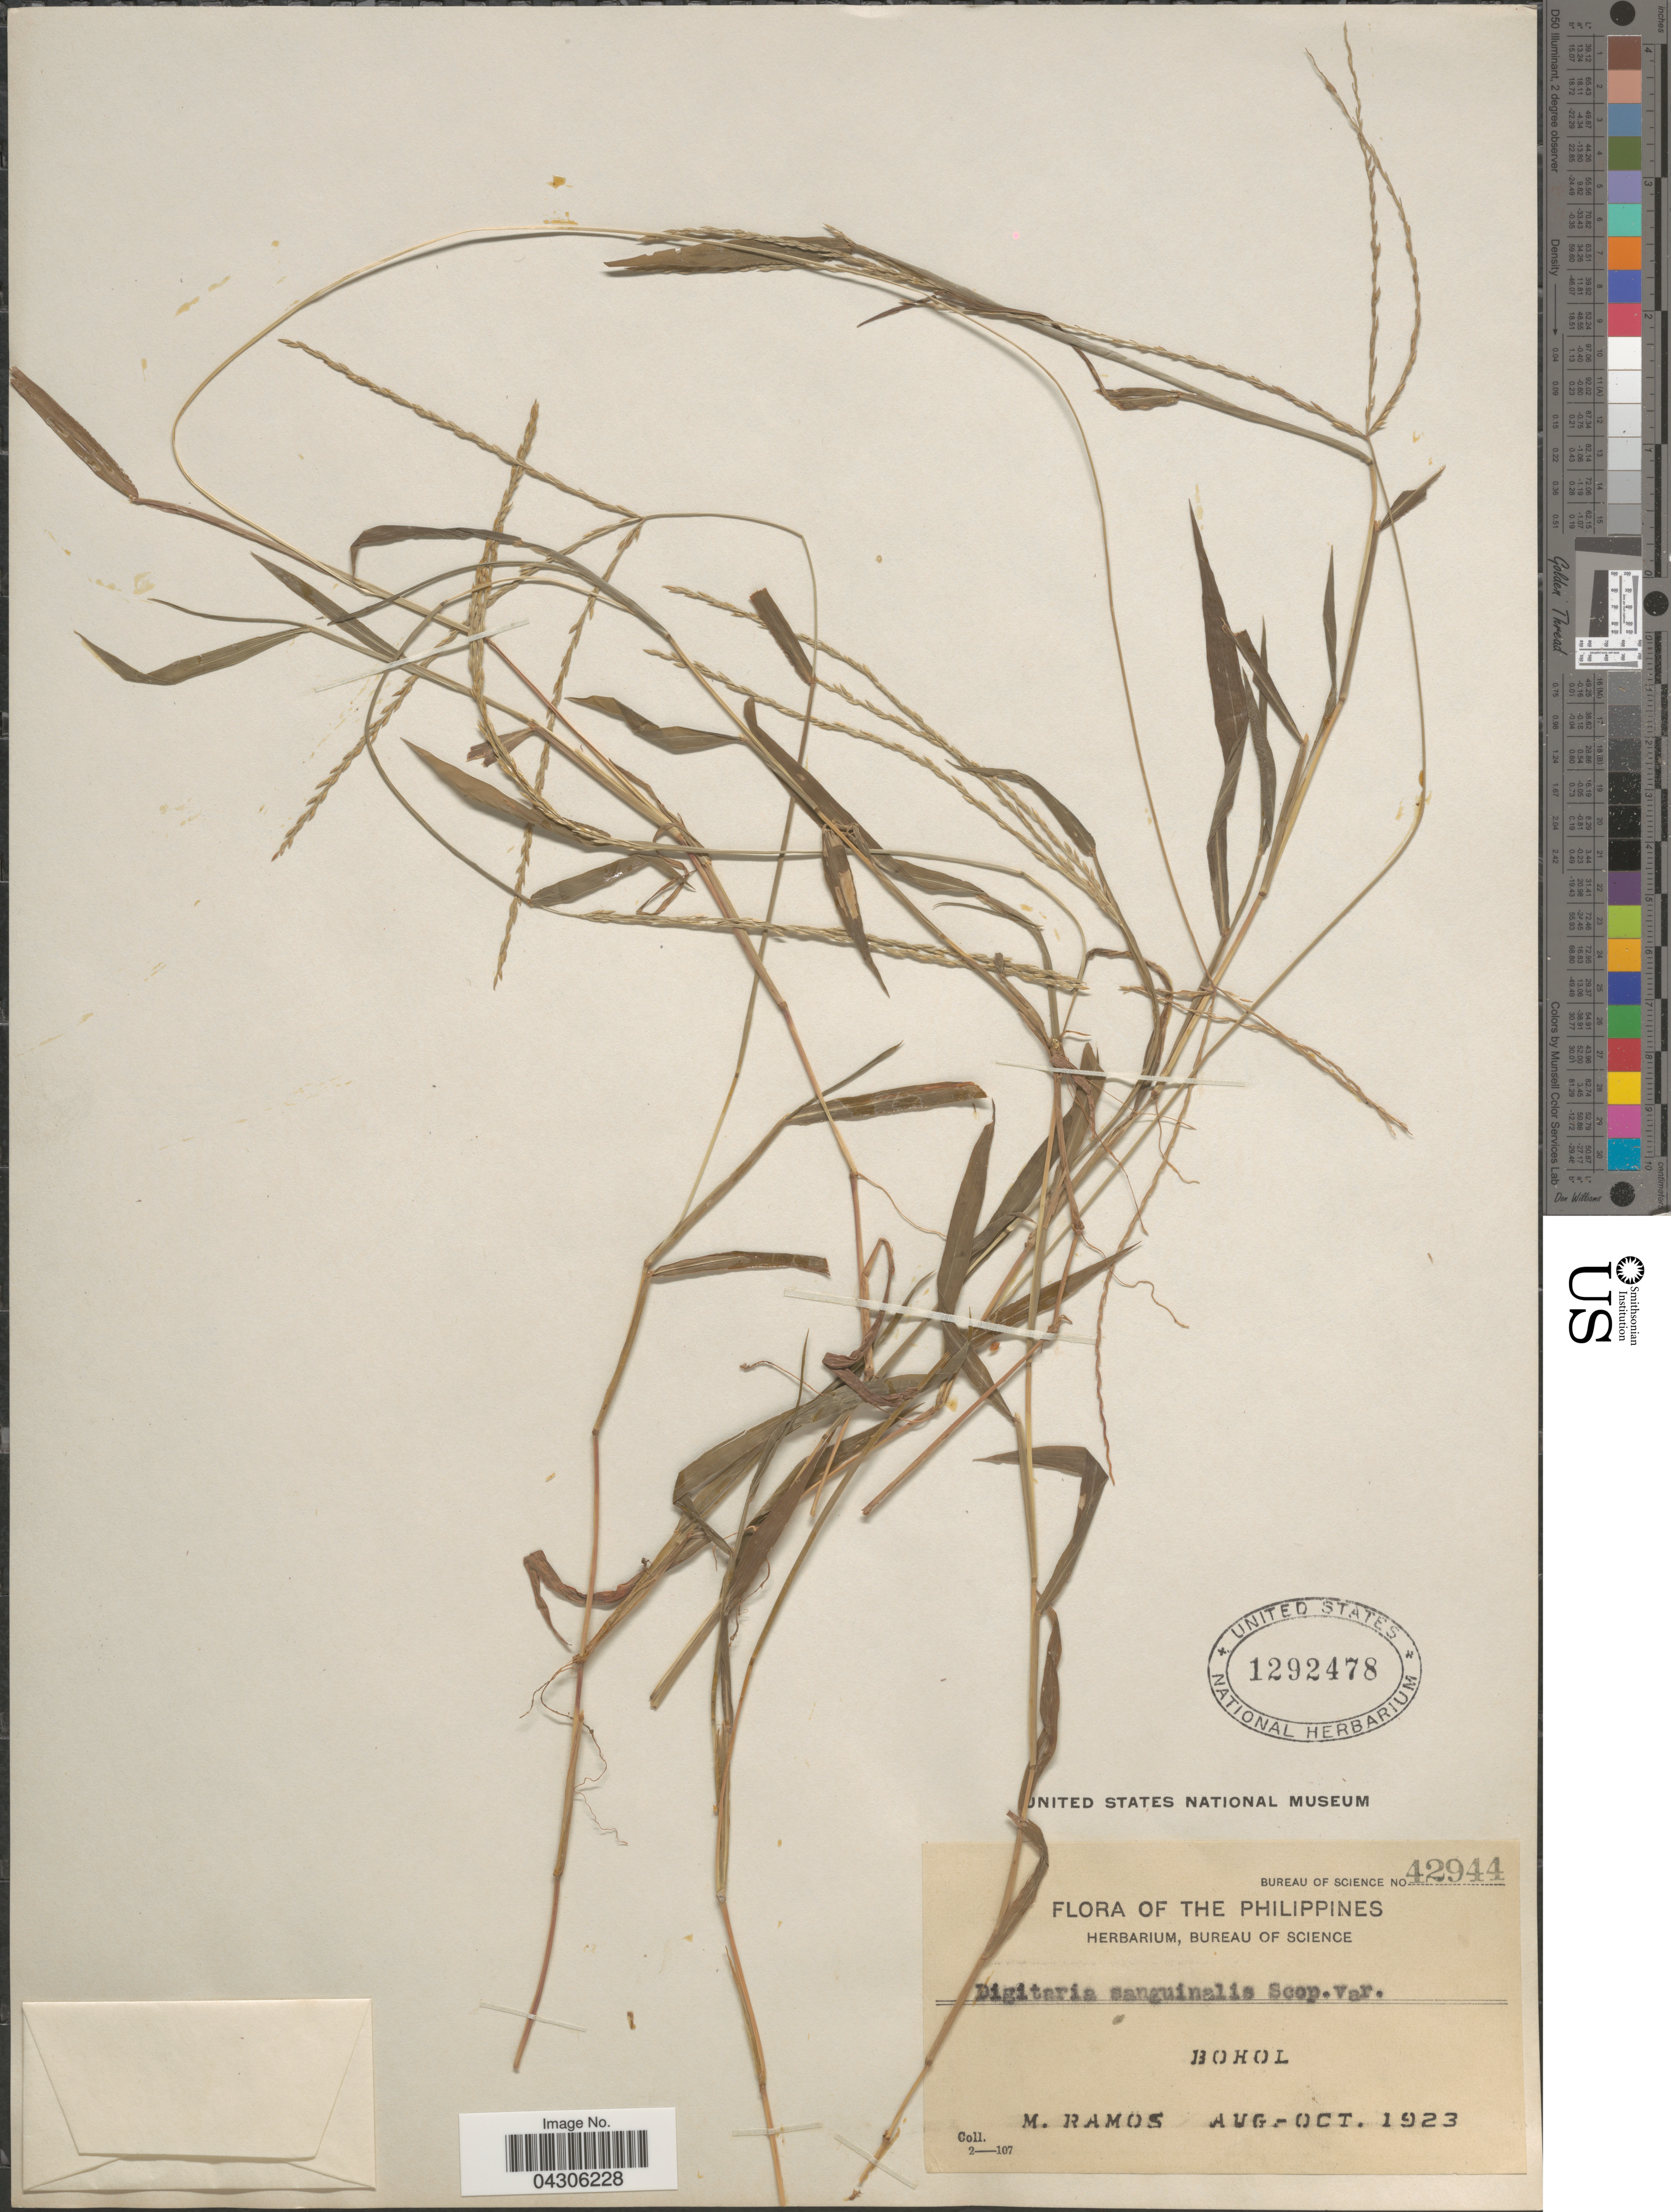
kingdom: Plantae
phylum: Tracheophyta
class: Liliopsida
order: Poales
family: Poaceae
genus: Digitaria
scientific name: Digitaria sanguinalis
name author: (L.) Scop.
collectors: M. Ramos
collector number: Bureau of Science 42944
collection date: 1923-08/1923-10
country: Philippines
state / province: Central Visayas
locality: Bohol.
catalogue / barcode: US 1292478